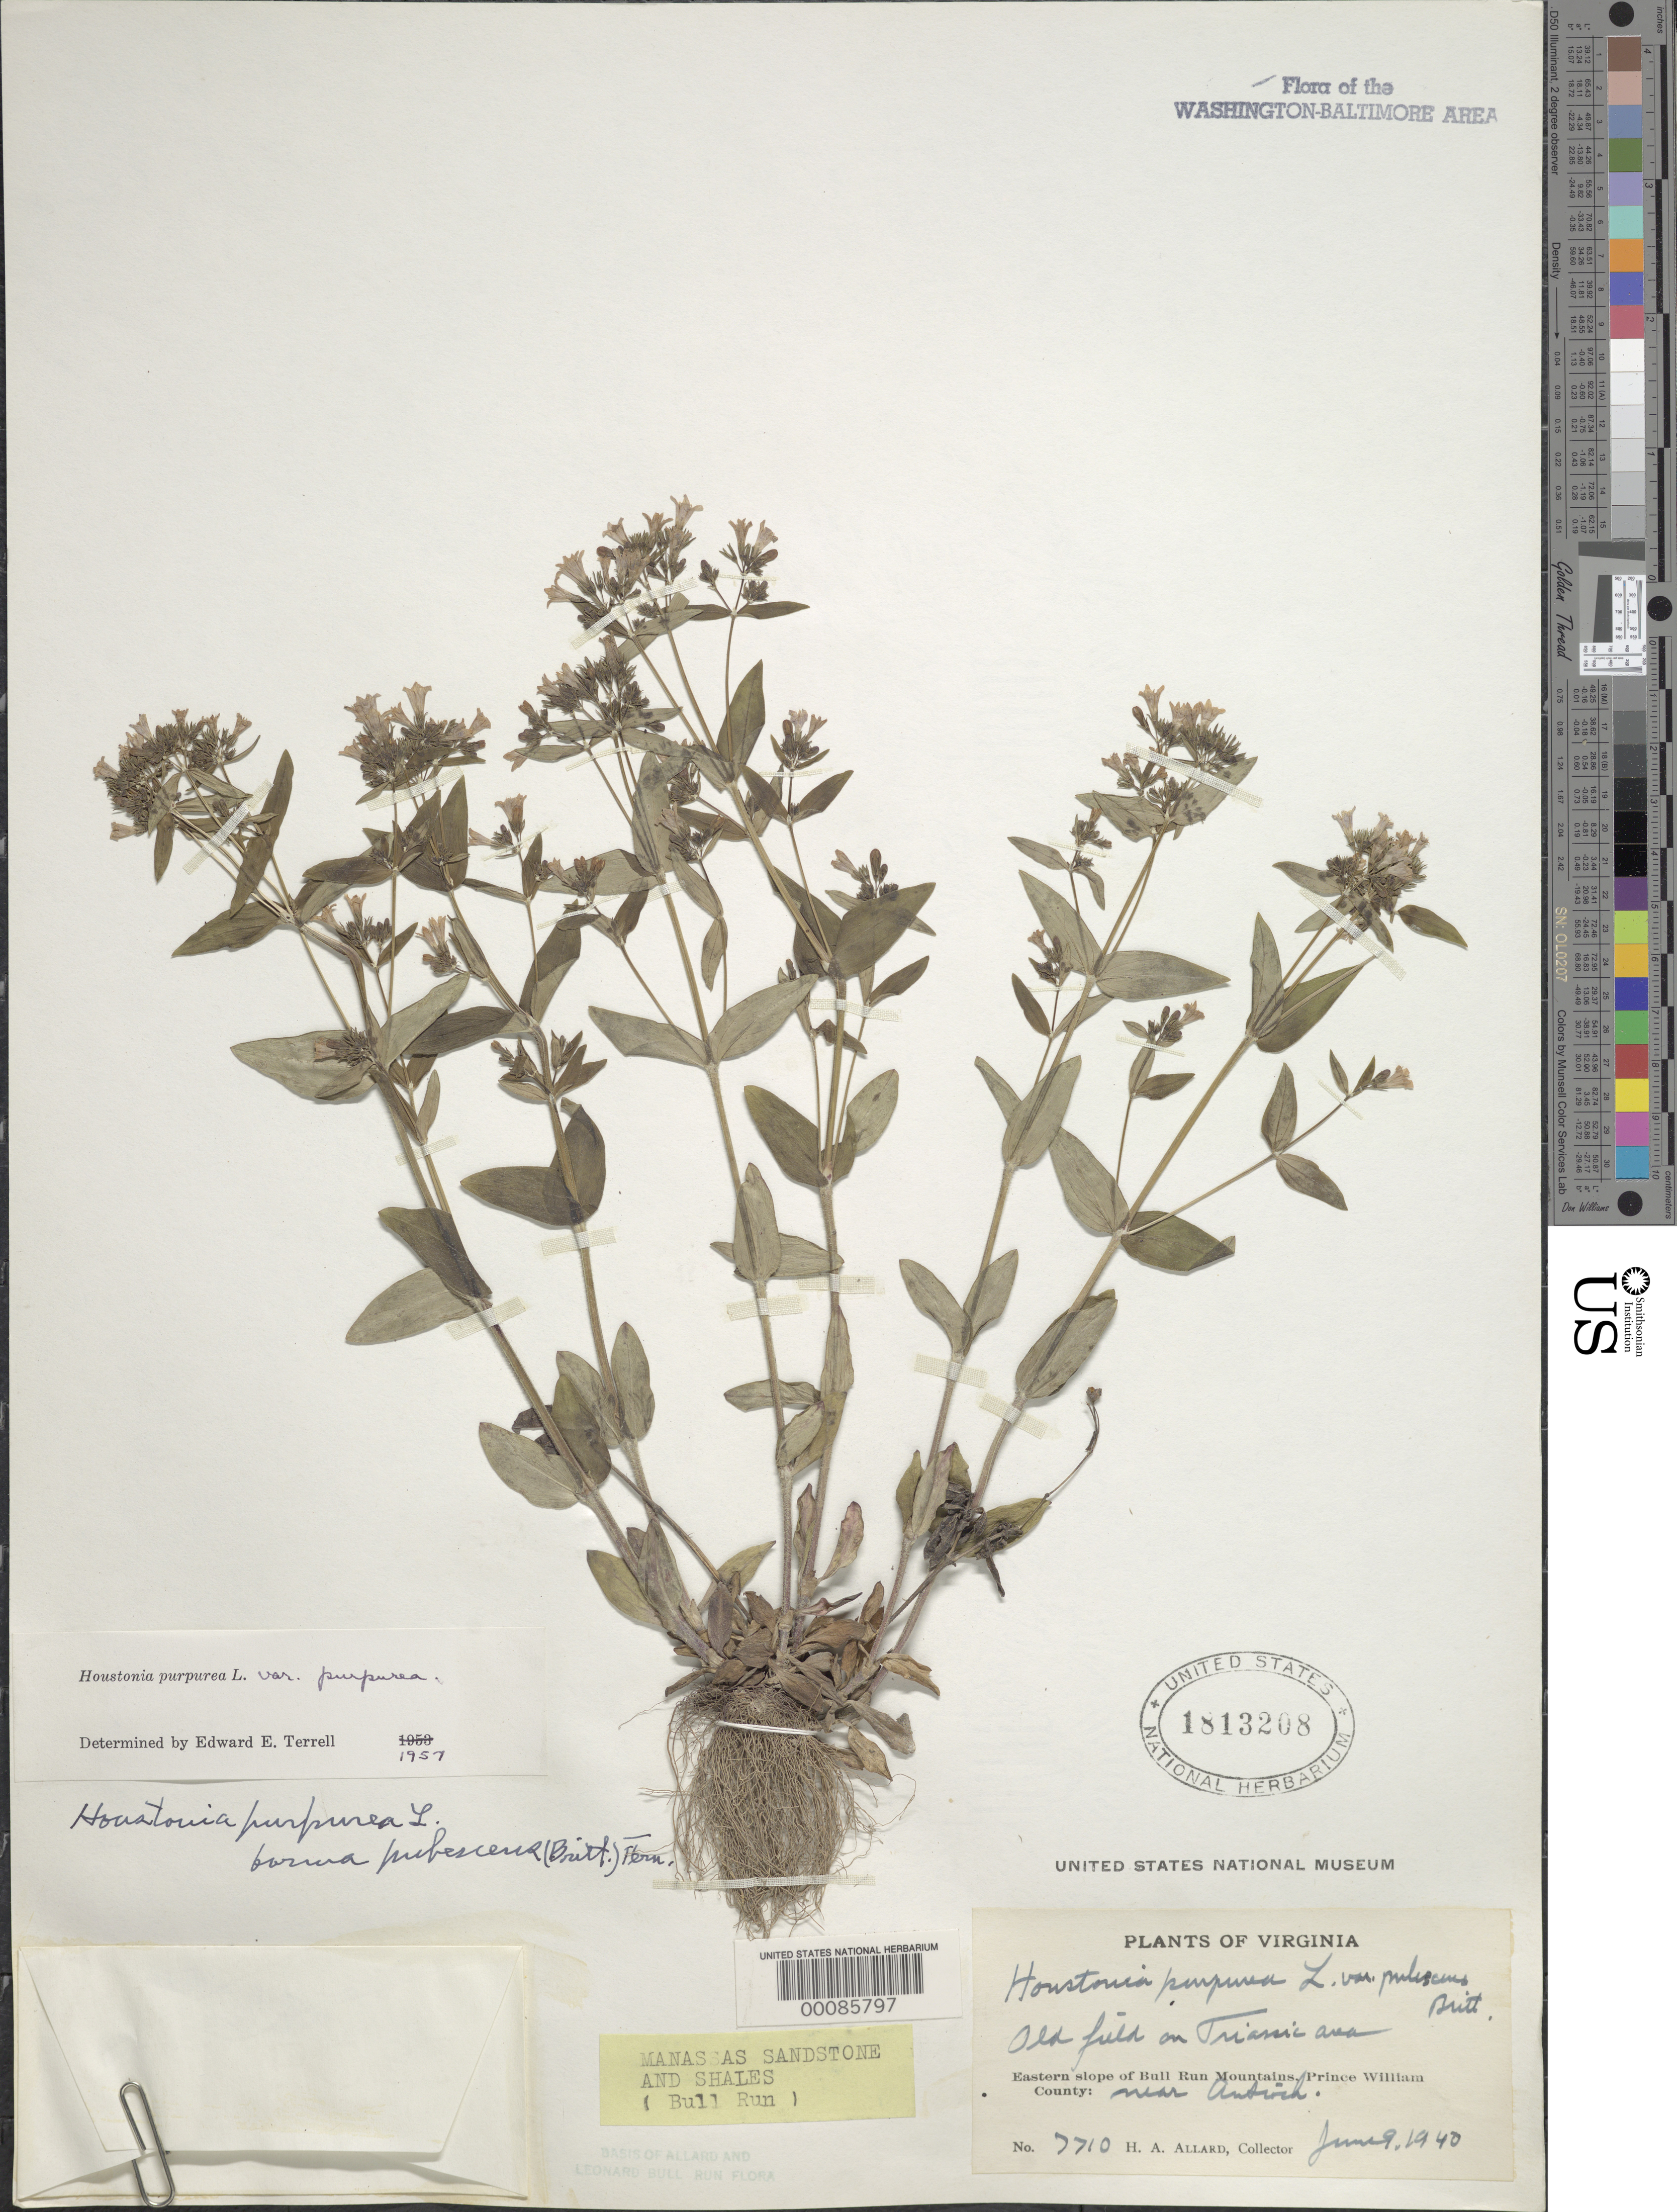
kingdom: Plantae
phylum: Tracheophyta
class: Magnoliopsida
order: Gentianales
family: Rubiaceae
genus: Houstonia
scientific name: Houstonia purpurea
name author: L.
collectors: H. A. Allard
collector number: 7710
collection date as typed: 09 Jun 1940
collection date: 1940-06-09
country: United States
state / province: Virginia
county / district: Prince William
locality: Near Antioch, east slope of Bull Run Mts.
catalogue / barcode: US 1813208